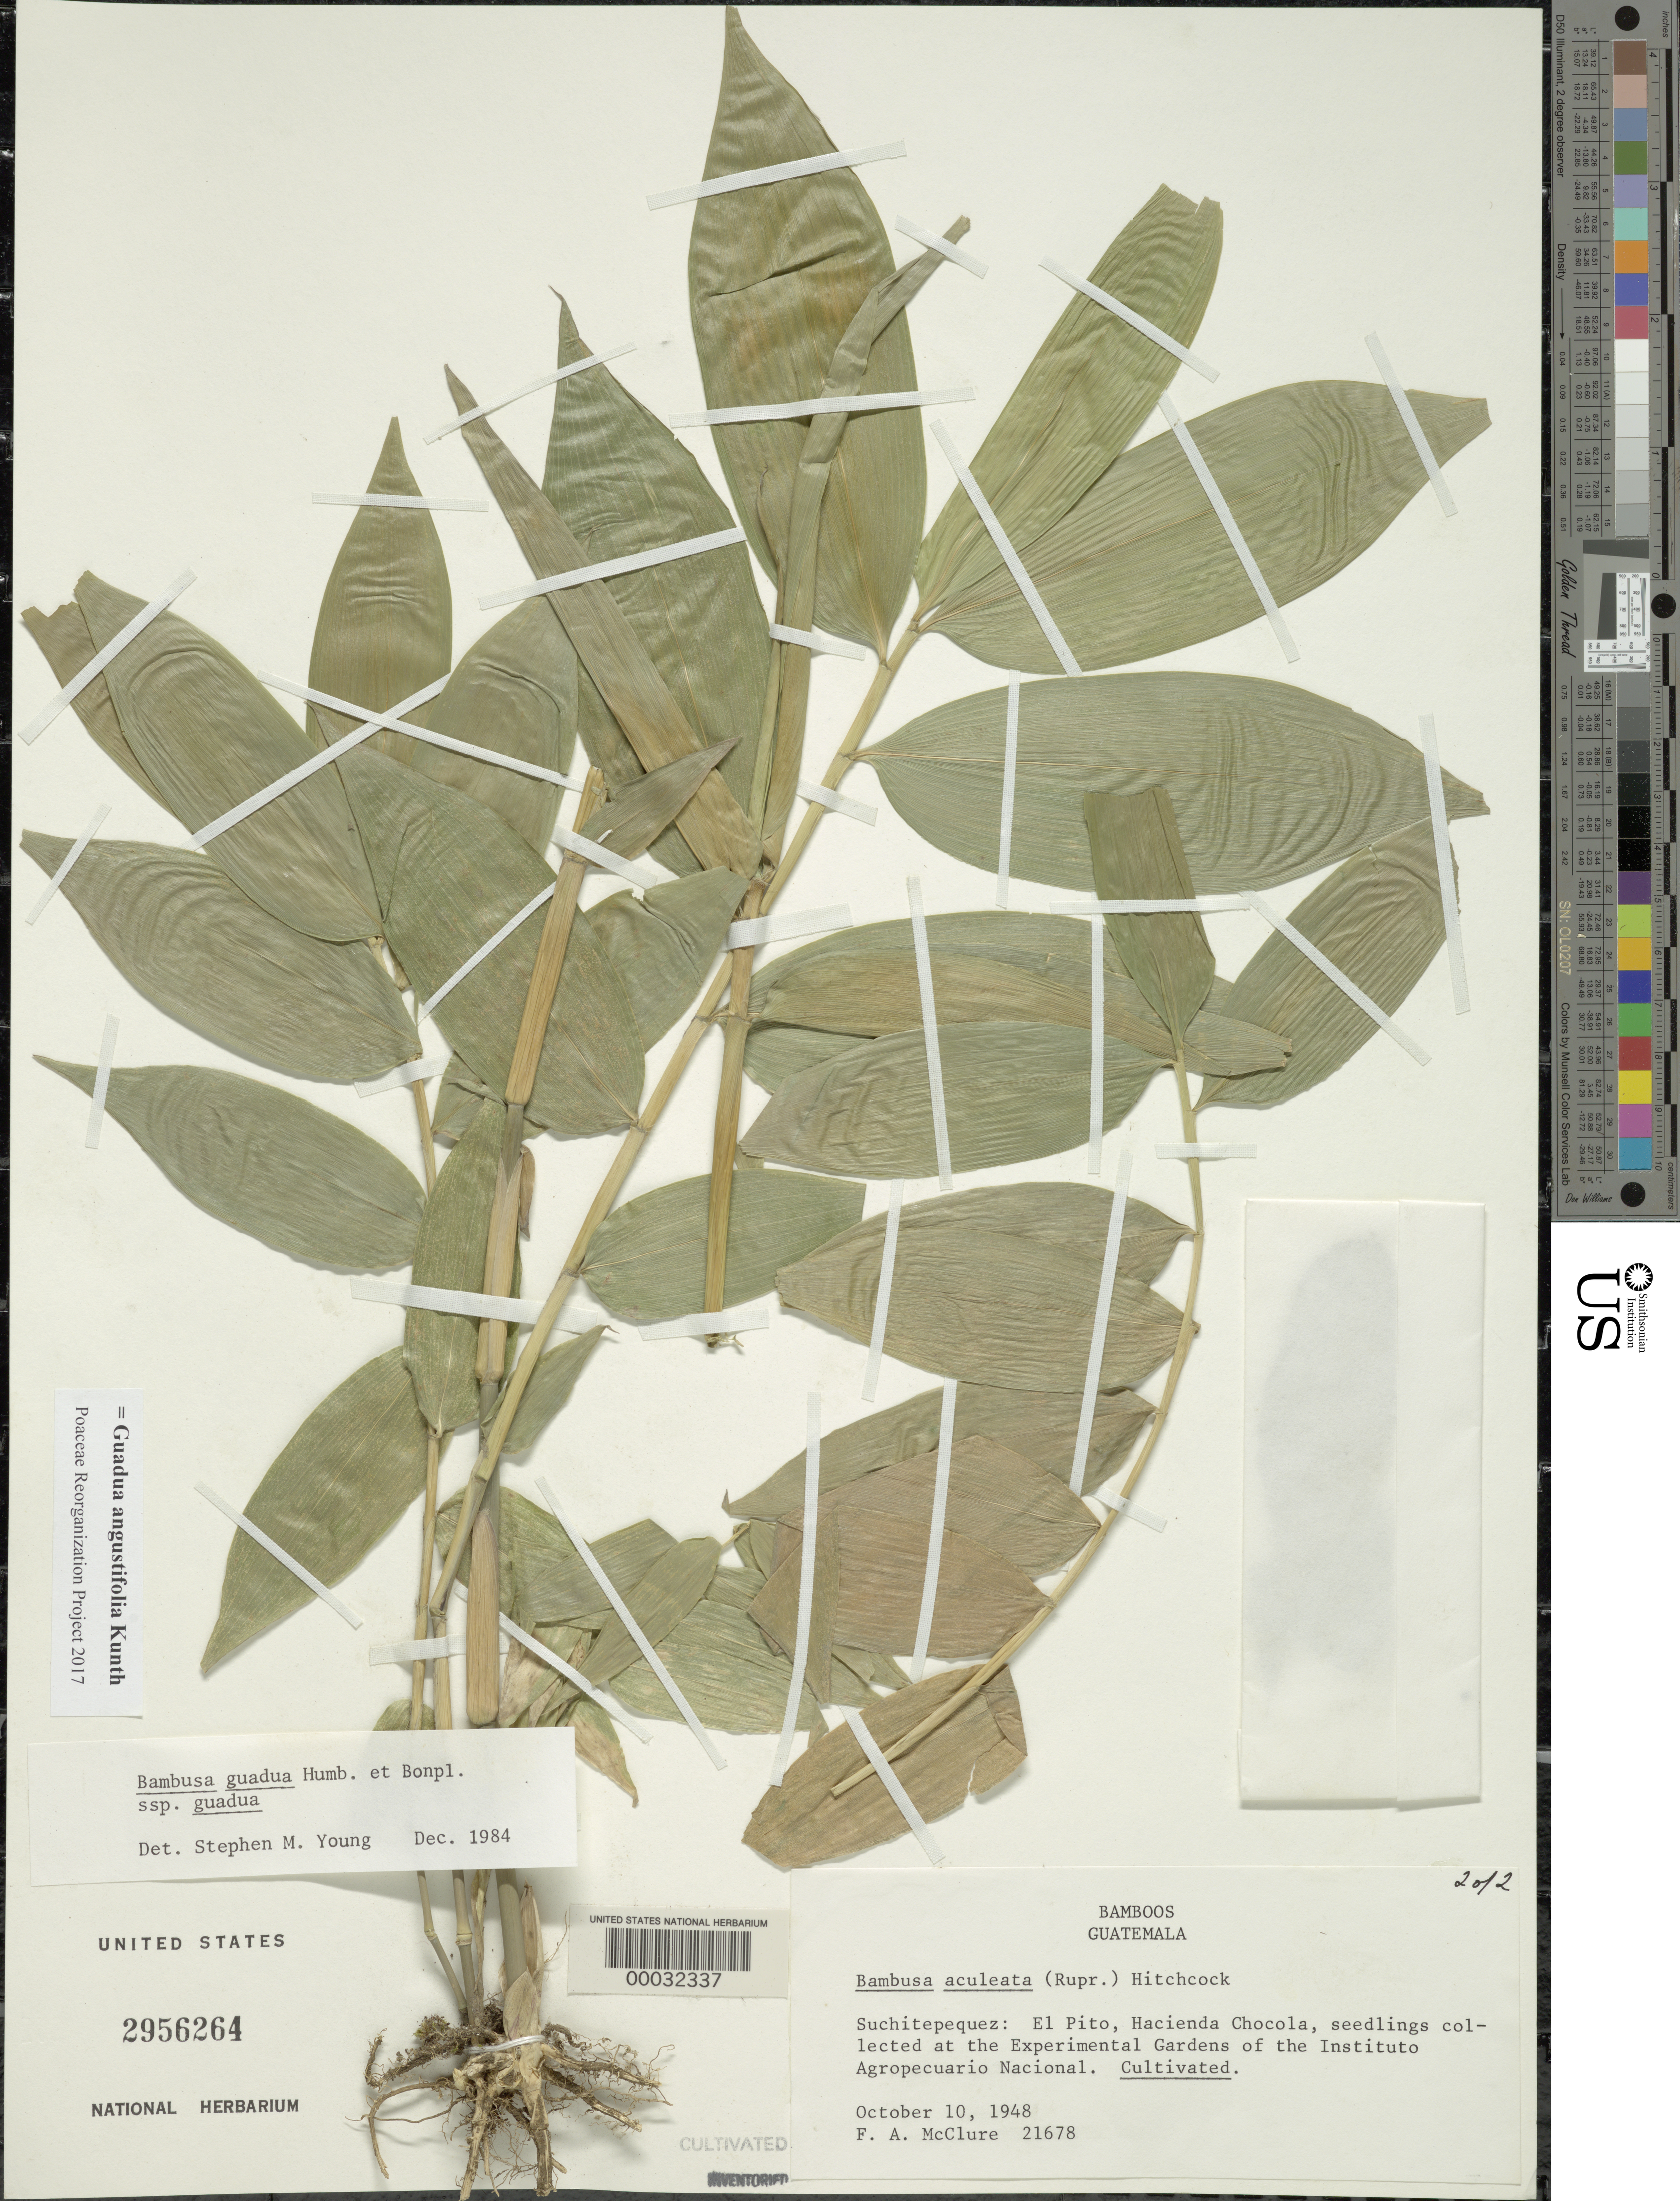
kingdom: Plantae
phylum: Tracheophyta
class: Liliopsida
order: Poales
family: Poaceae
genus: Guadua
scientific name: Guadua angustifolia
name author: Kunth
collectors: F. A. McClure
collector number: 21678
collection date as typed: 10 Oct 1948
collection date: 1948-10-10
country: Guatemala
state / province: Suchitepéquez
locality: Hacienda Chocola; El Pito, seedlings collected at the Experimental Gardens of the Instituto Agropecuario Nacional.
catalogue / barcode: US 2956264